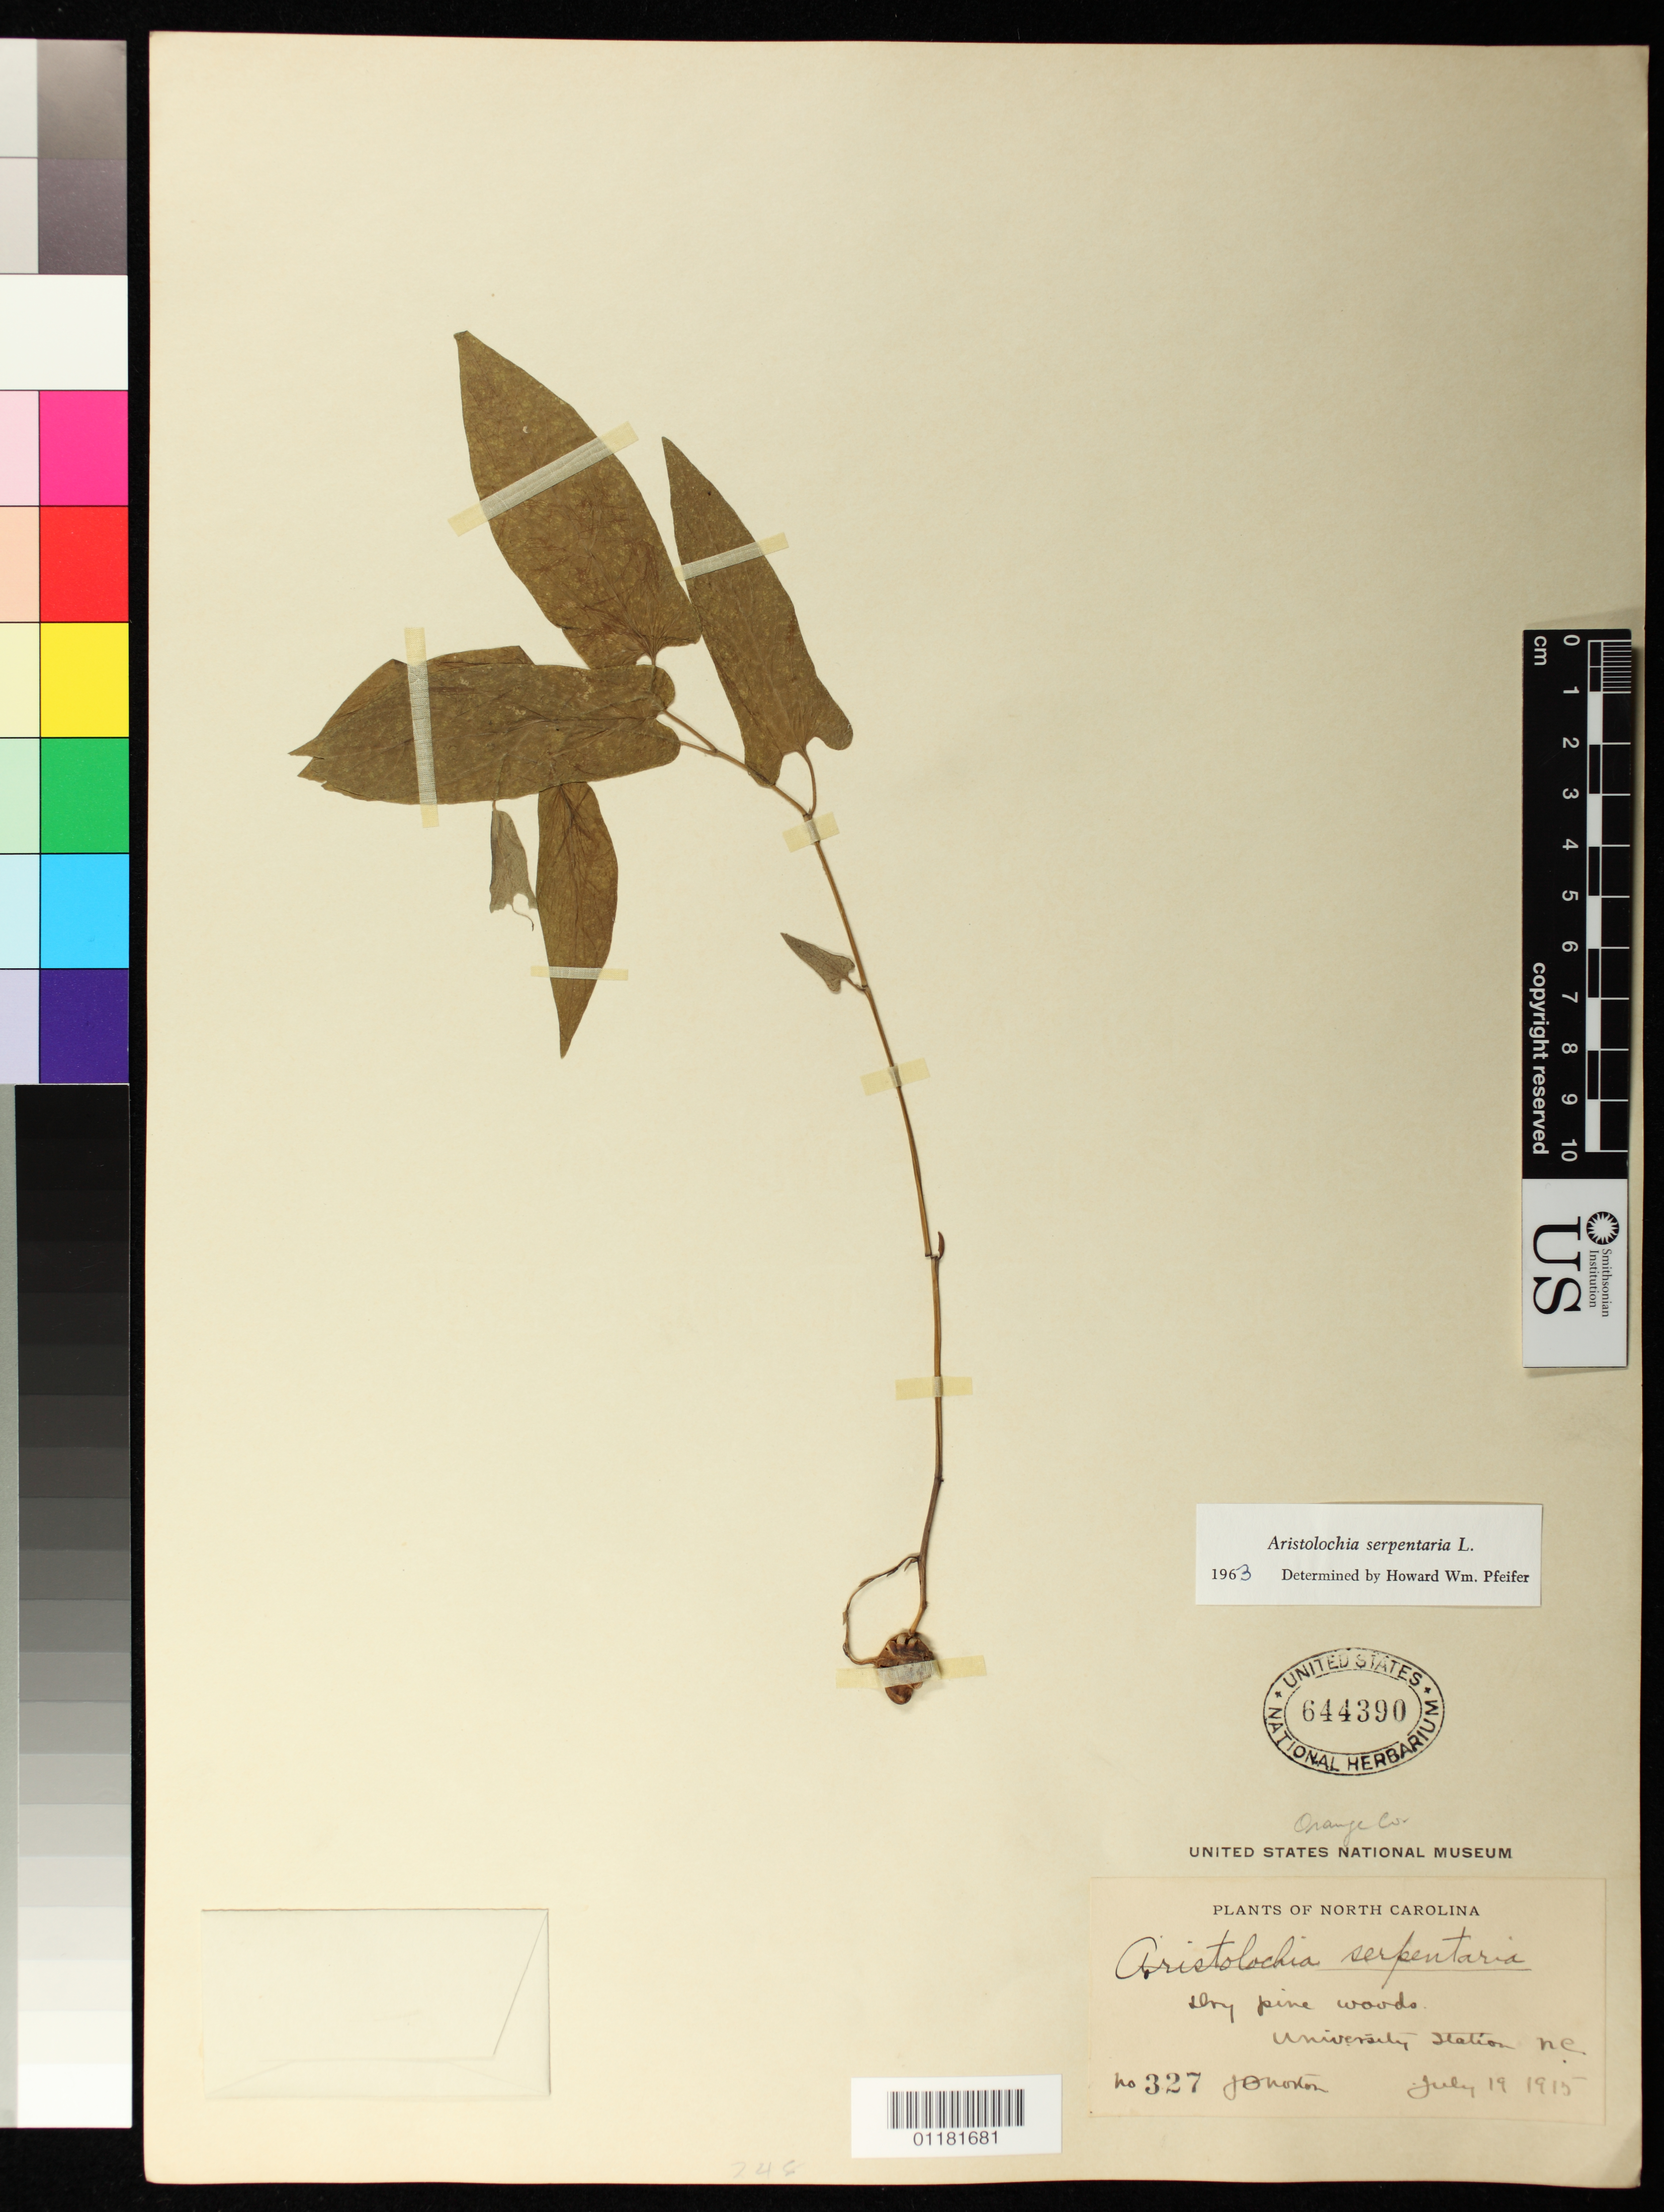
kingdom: Plantae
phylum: Tracheophyta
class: Magnoliopsida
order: Piperales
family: Aristolochiaceae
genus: Aristolochia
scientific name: Aristolochia serpentaria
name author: L.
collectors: J. B. S. Norton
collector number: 327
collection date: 1915-07-19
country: United States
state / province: North Carolina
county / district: Orange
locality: University Station, Orange County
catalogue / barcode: US 644390